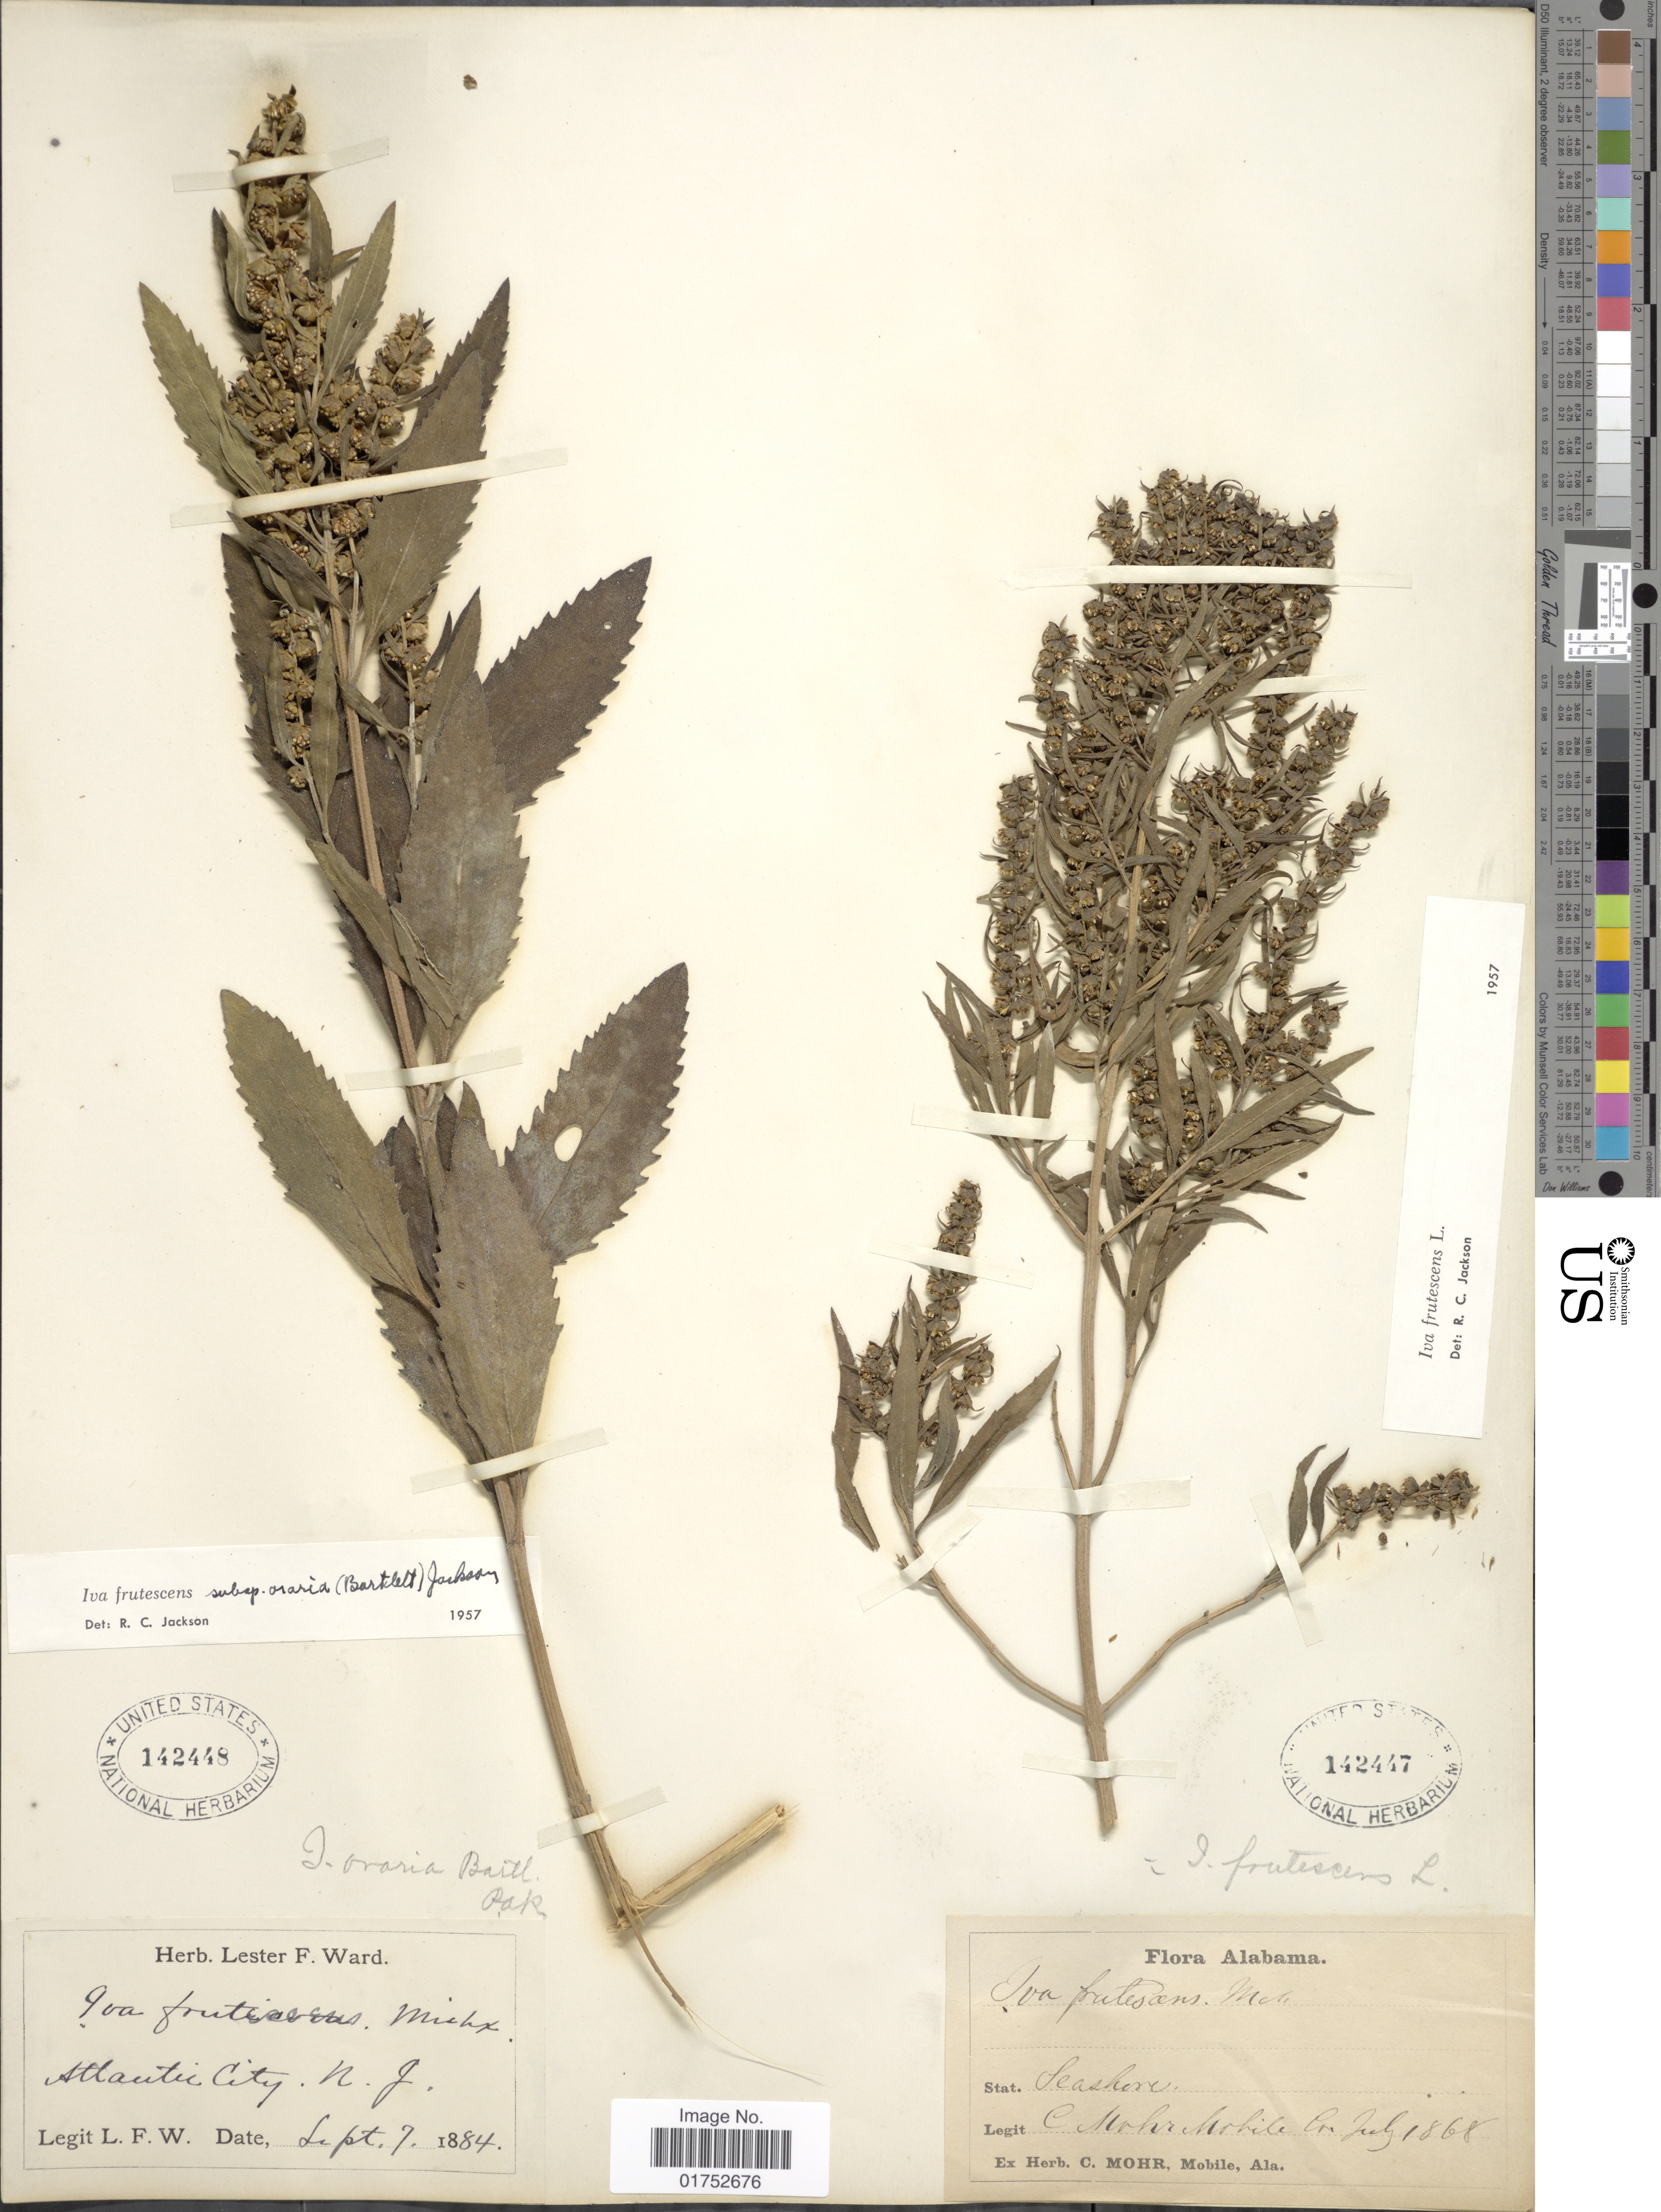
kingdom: Plantae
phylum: Tracheophyta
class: Magnoliopsida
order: Asterales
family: Asteraceae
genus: Iva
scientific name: Iva frutescens subsp. oraria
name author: (Bartlett) R.C. Jacks.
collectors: L. F. Ward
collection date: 1884-09-07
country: United States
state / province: New Jersey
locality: Atlantic City, N. J.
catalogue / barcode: US 142448